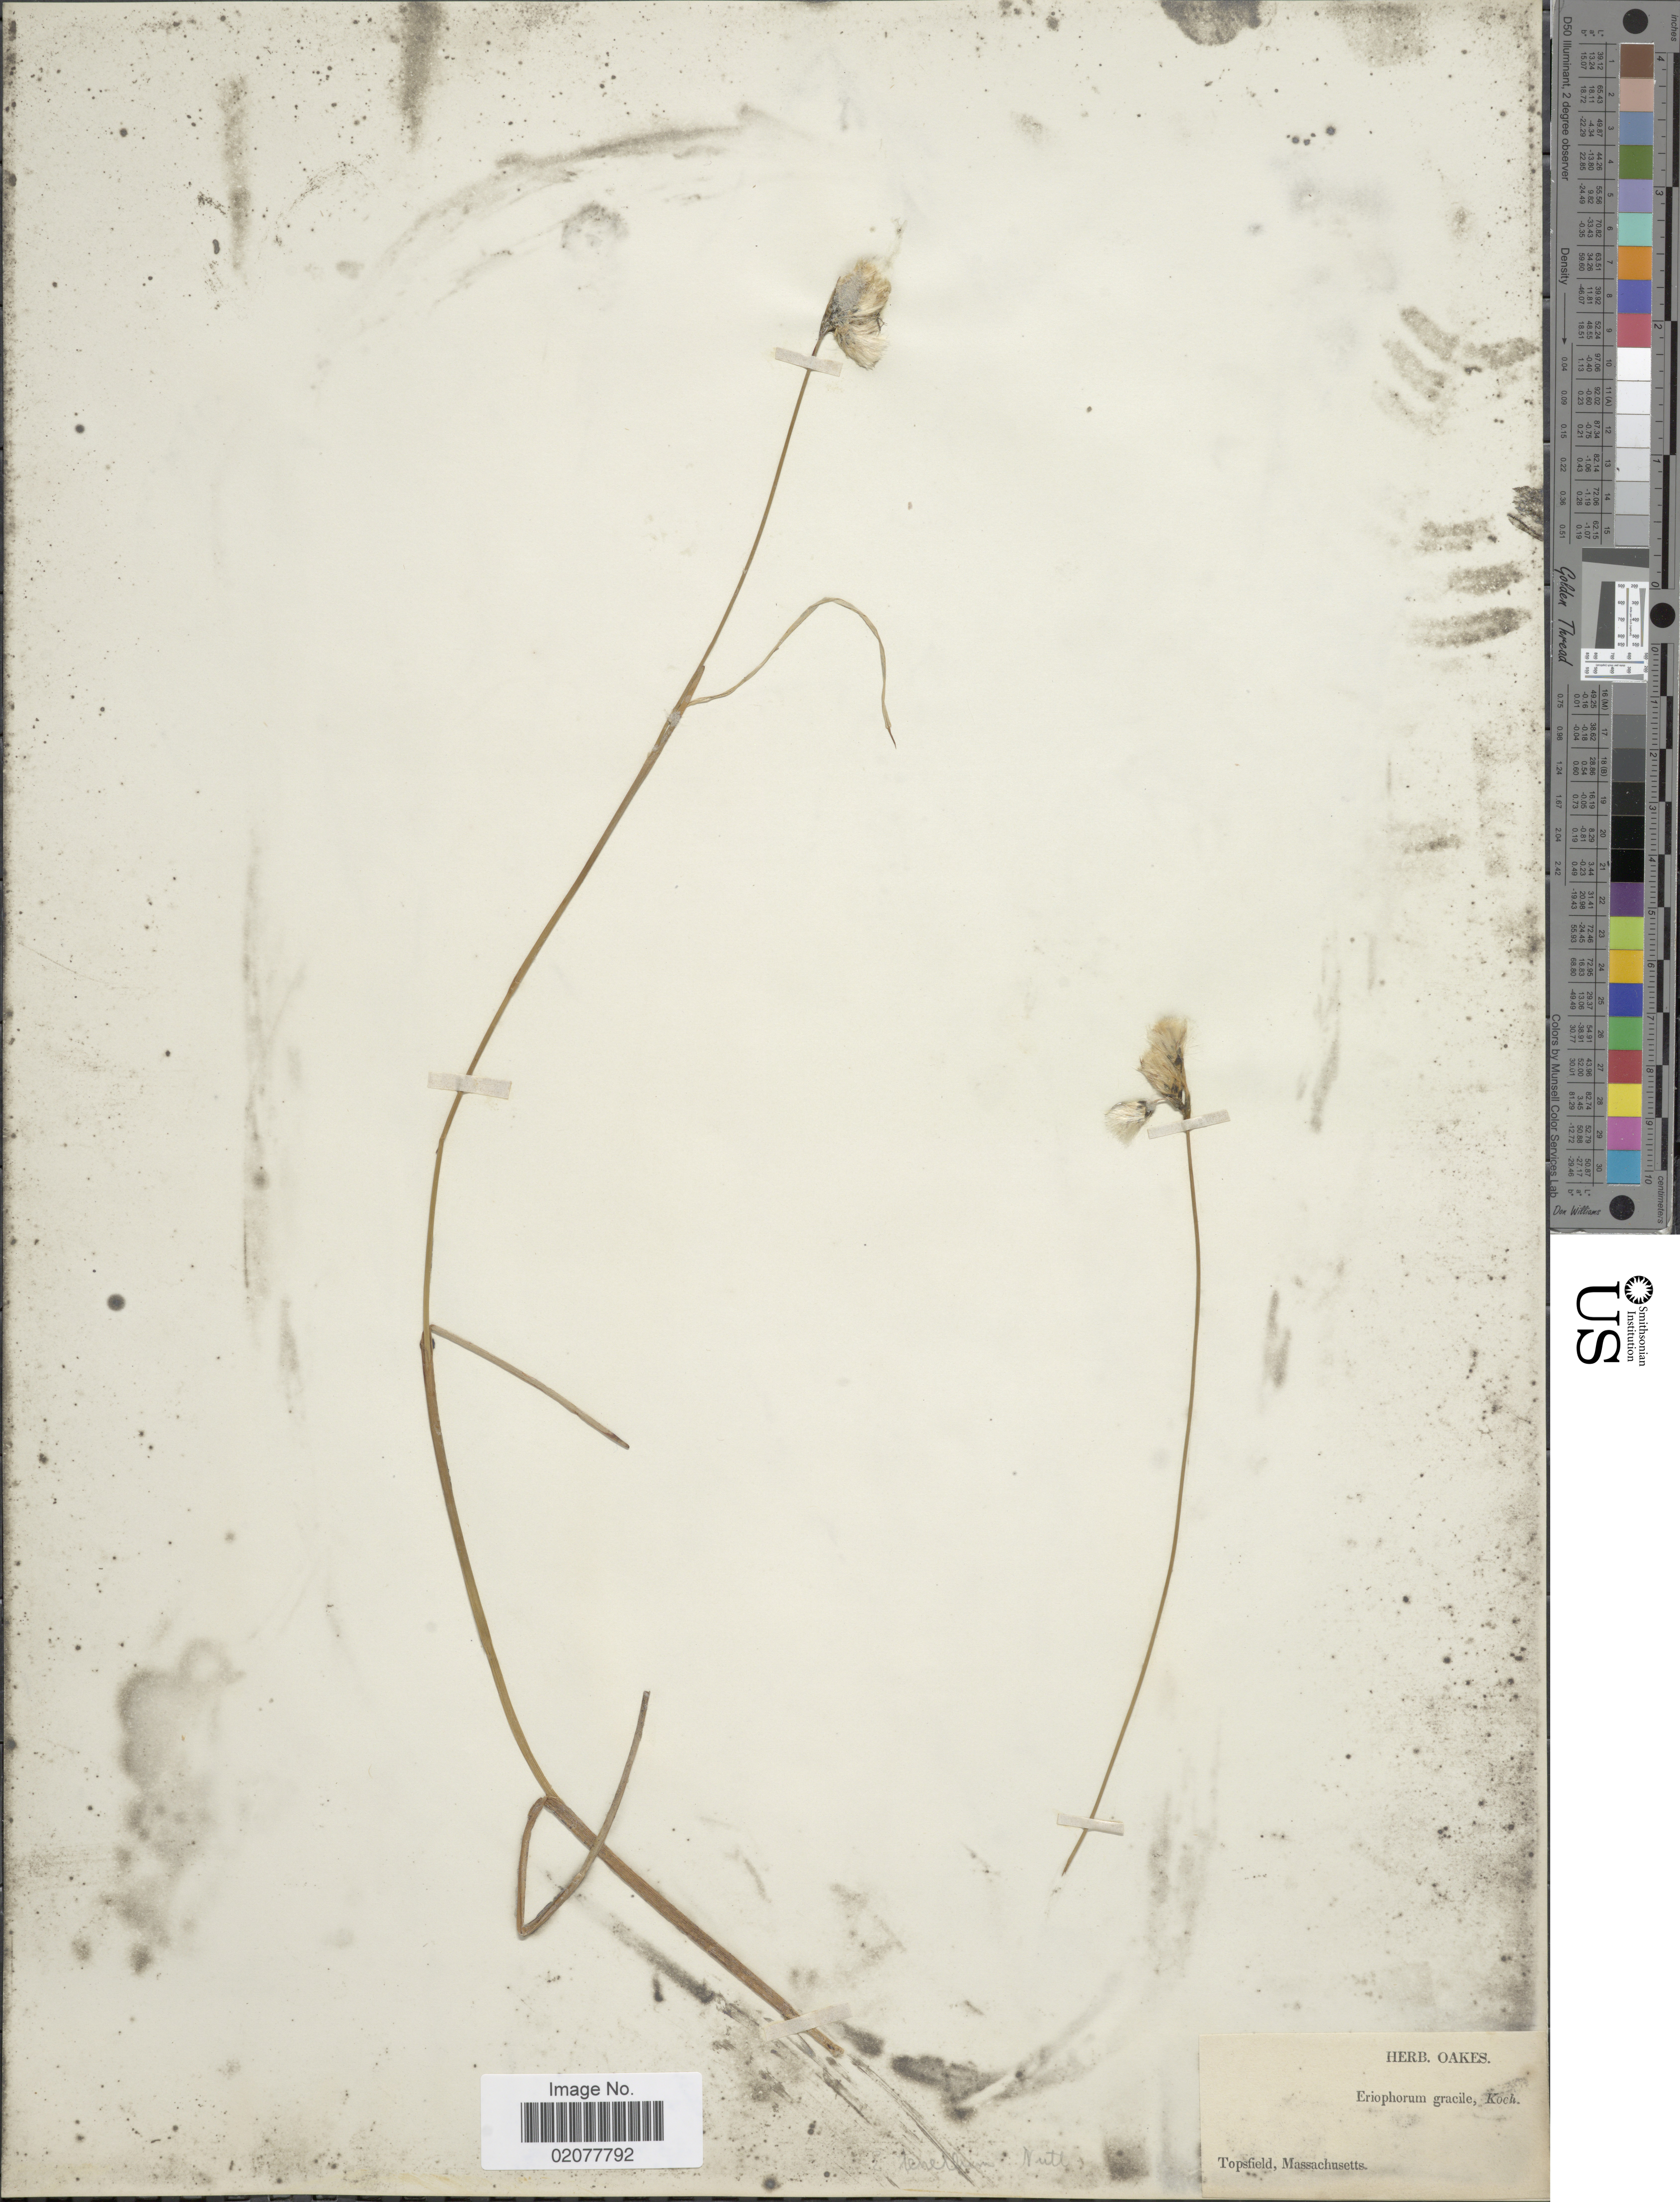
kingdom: Plantae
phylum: Tracheophyta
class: Liliopsida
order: Poales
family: Cyperaceae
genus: Eriophorum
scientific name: Eriophorum tenellum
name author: Nutt.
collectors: ex herb. Oakes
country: United States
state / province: Massachusetts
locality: Topsfield